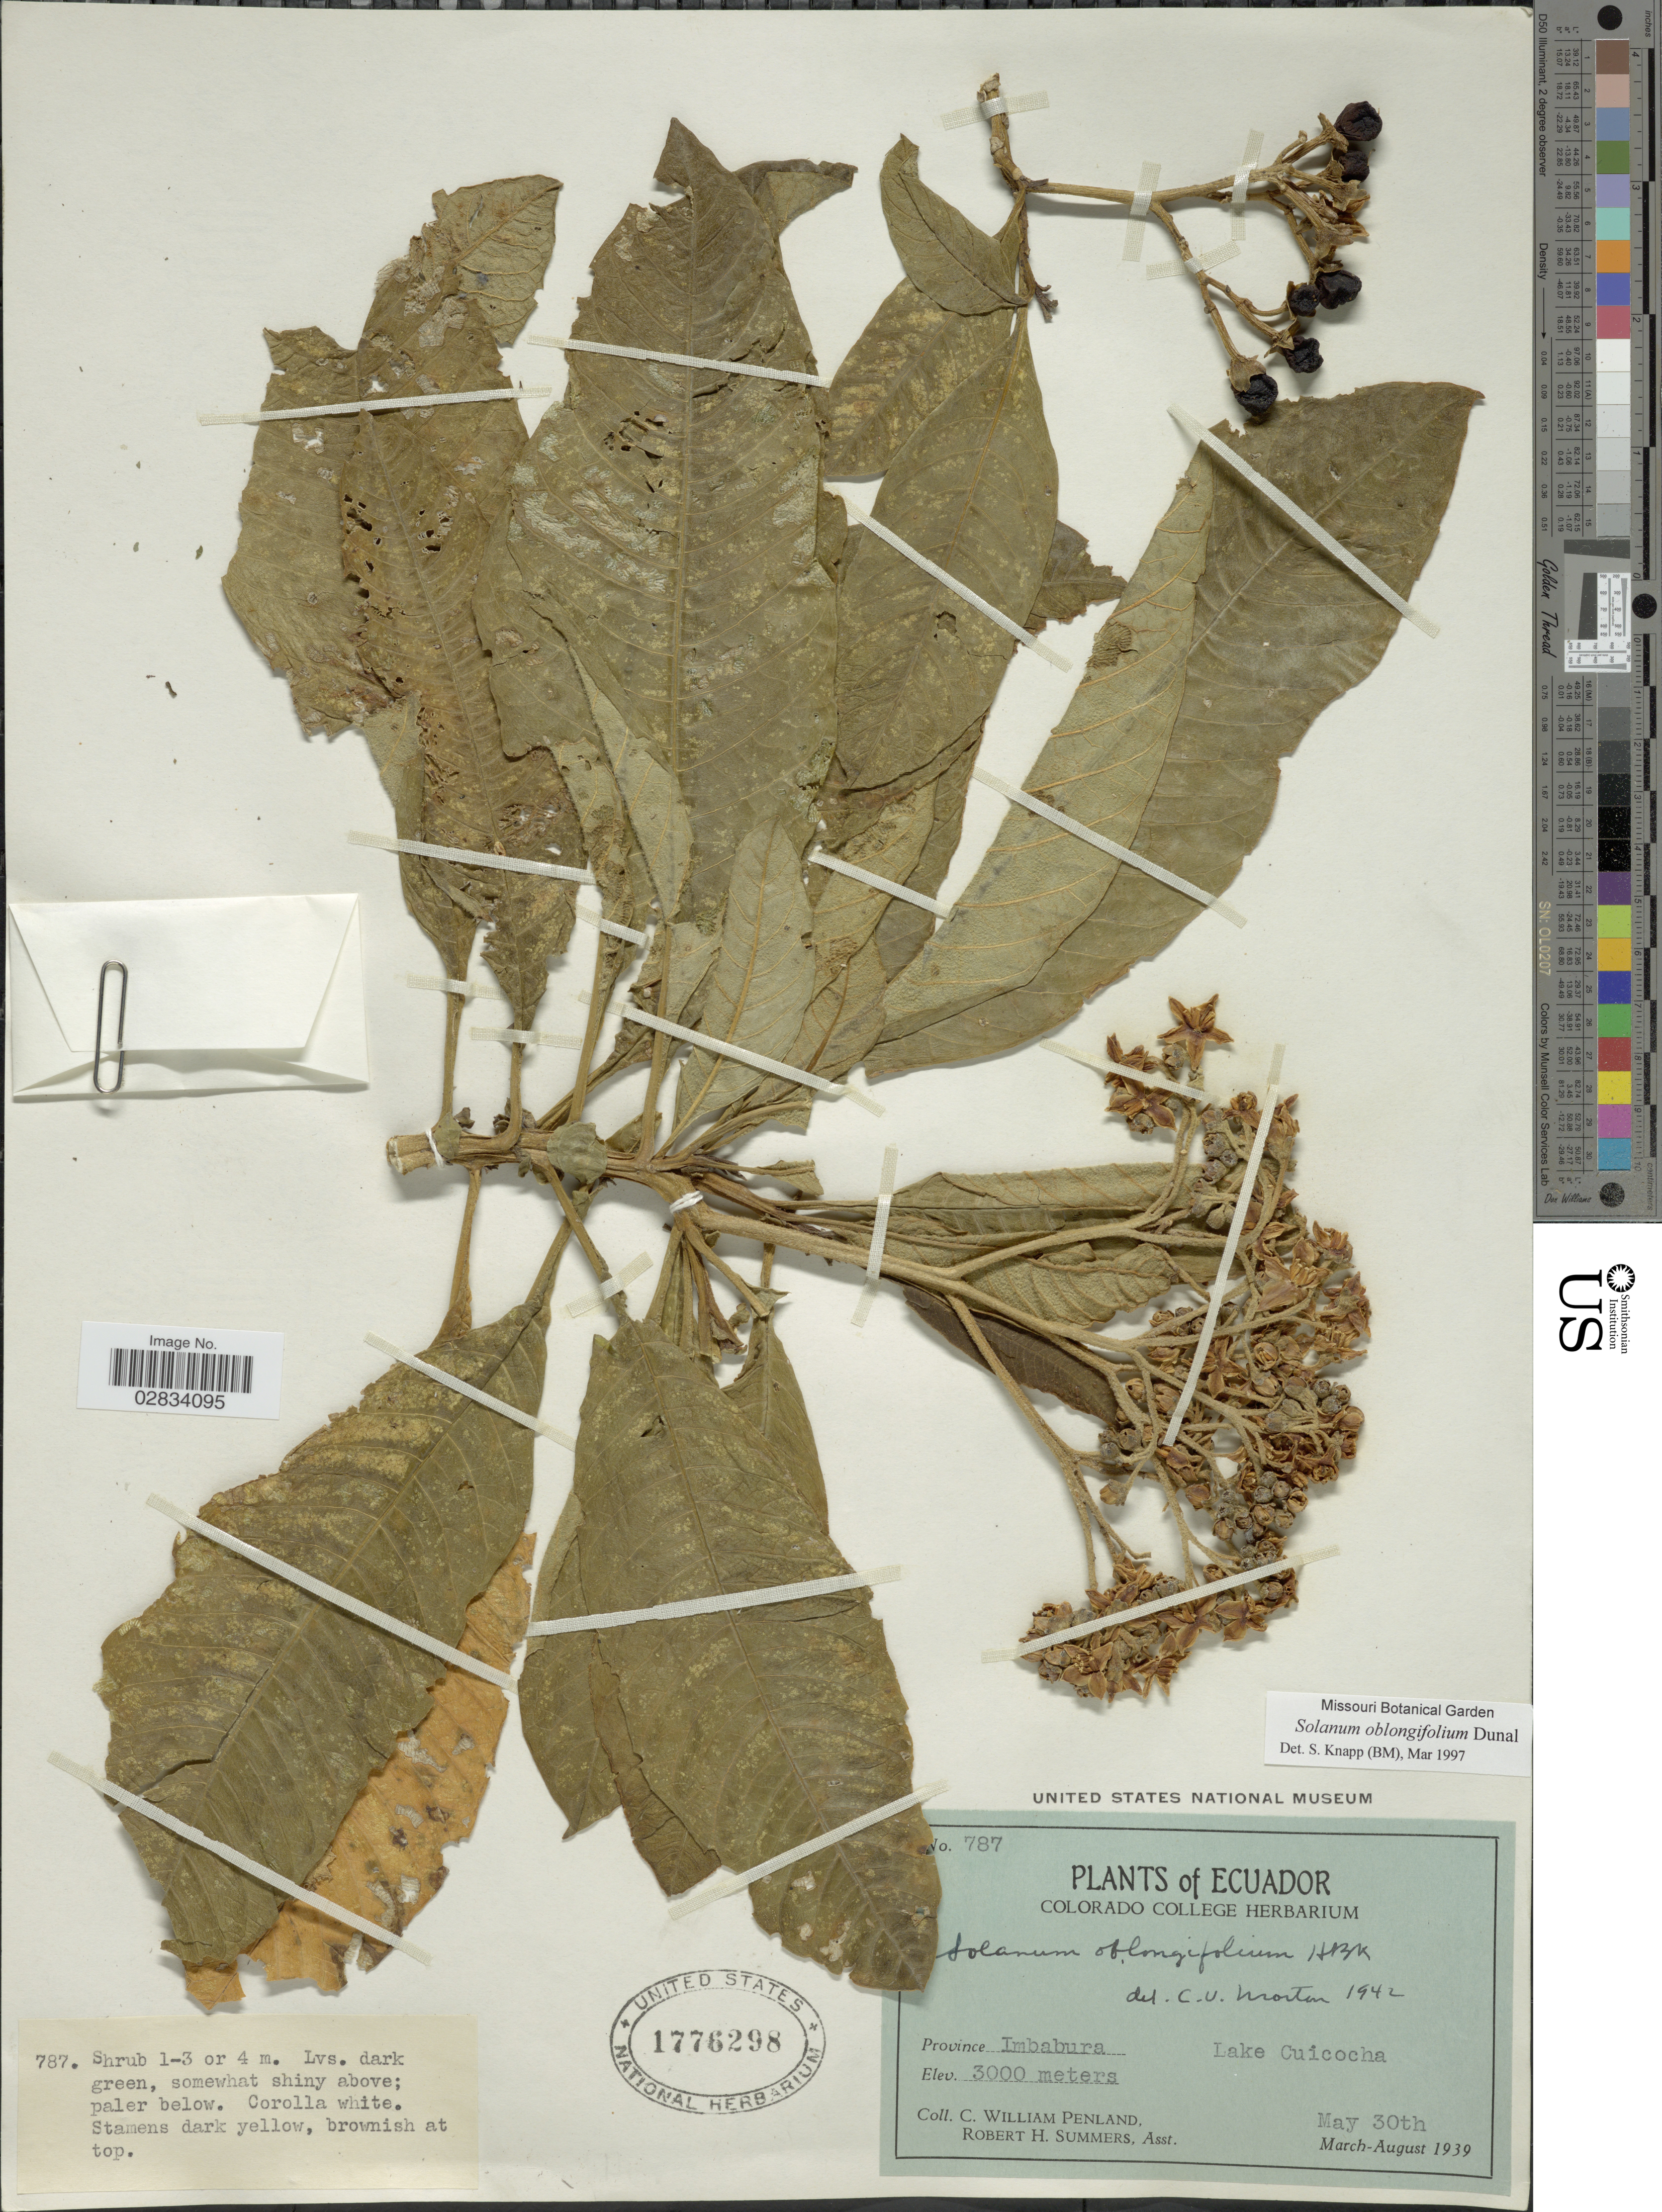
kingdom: Plantae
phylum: Tracheophyta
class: Magnoliopsida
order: Solanales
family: Solanaceae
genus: Solanum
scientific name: Solanum oblongifolium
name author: Duval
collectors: C. W. Penland & R. Summers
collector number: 787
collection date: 1939-05-30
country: Ecuador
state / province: Imbabura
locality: Lake Cuicocha.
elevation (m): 3000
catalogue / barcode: US 1776298